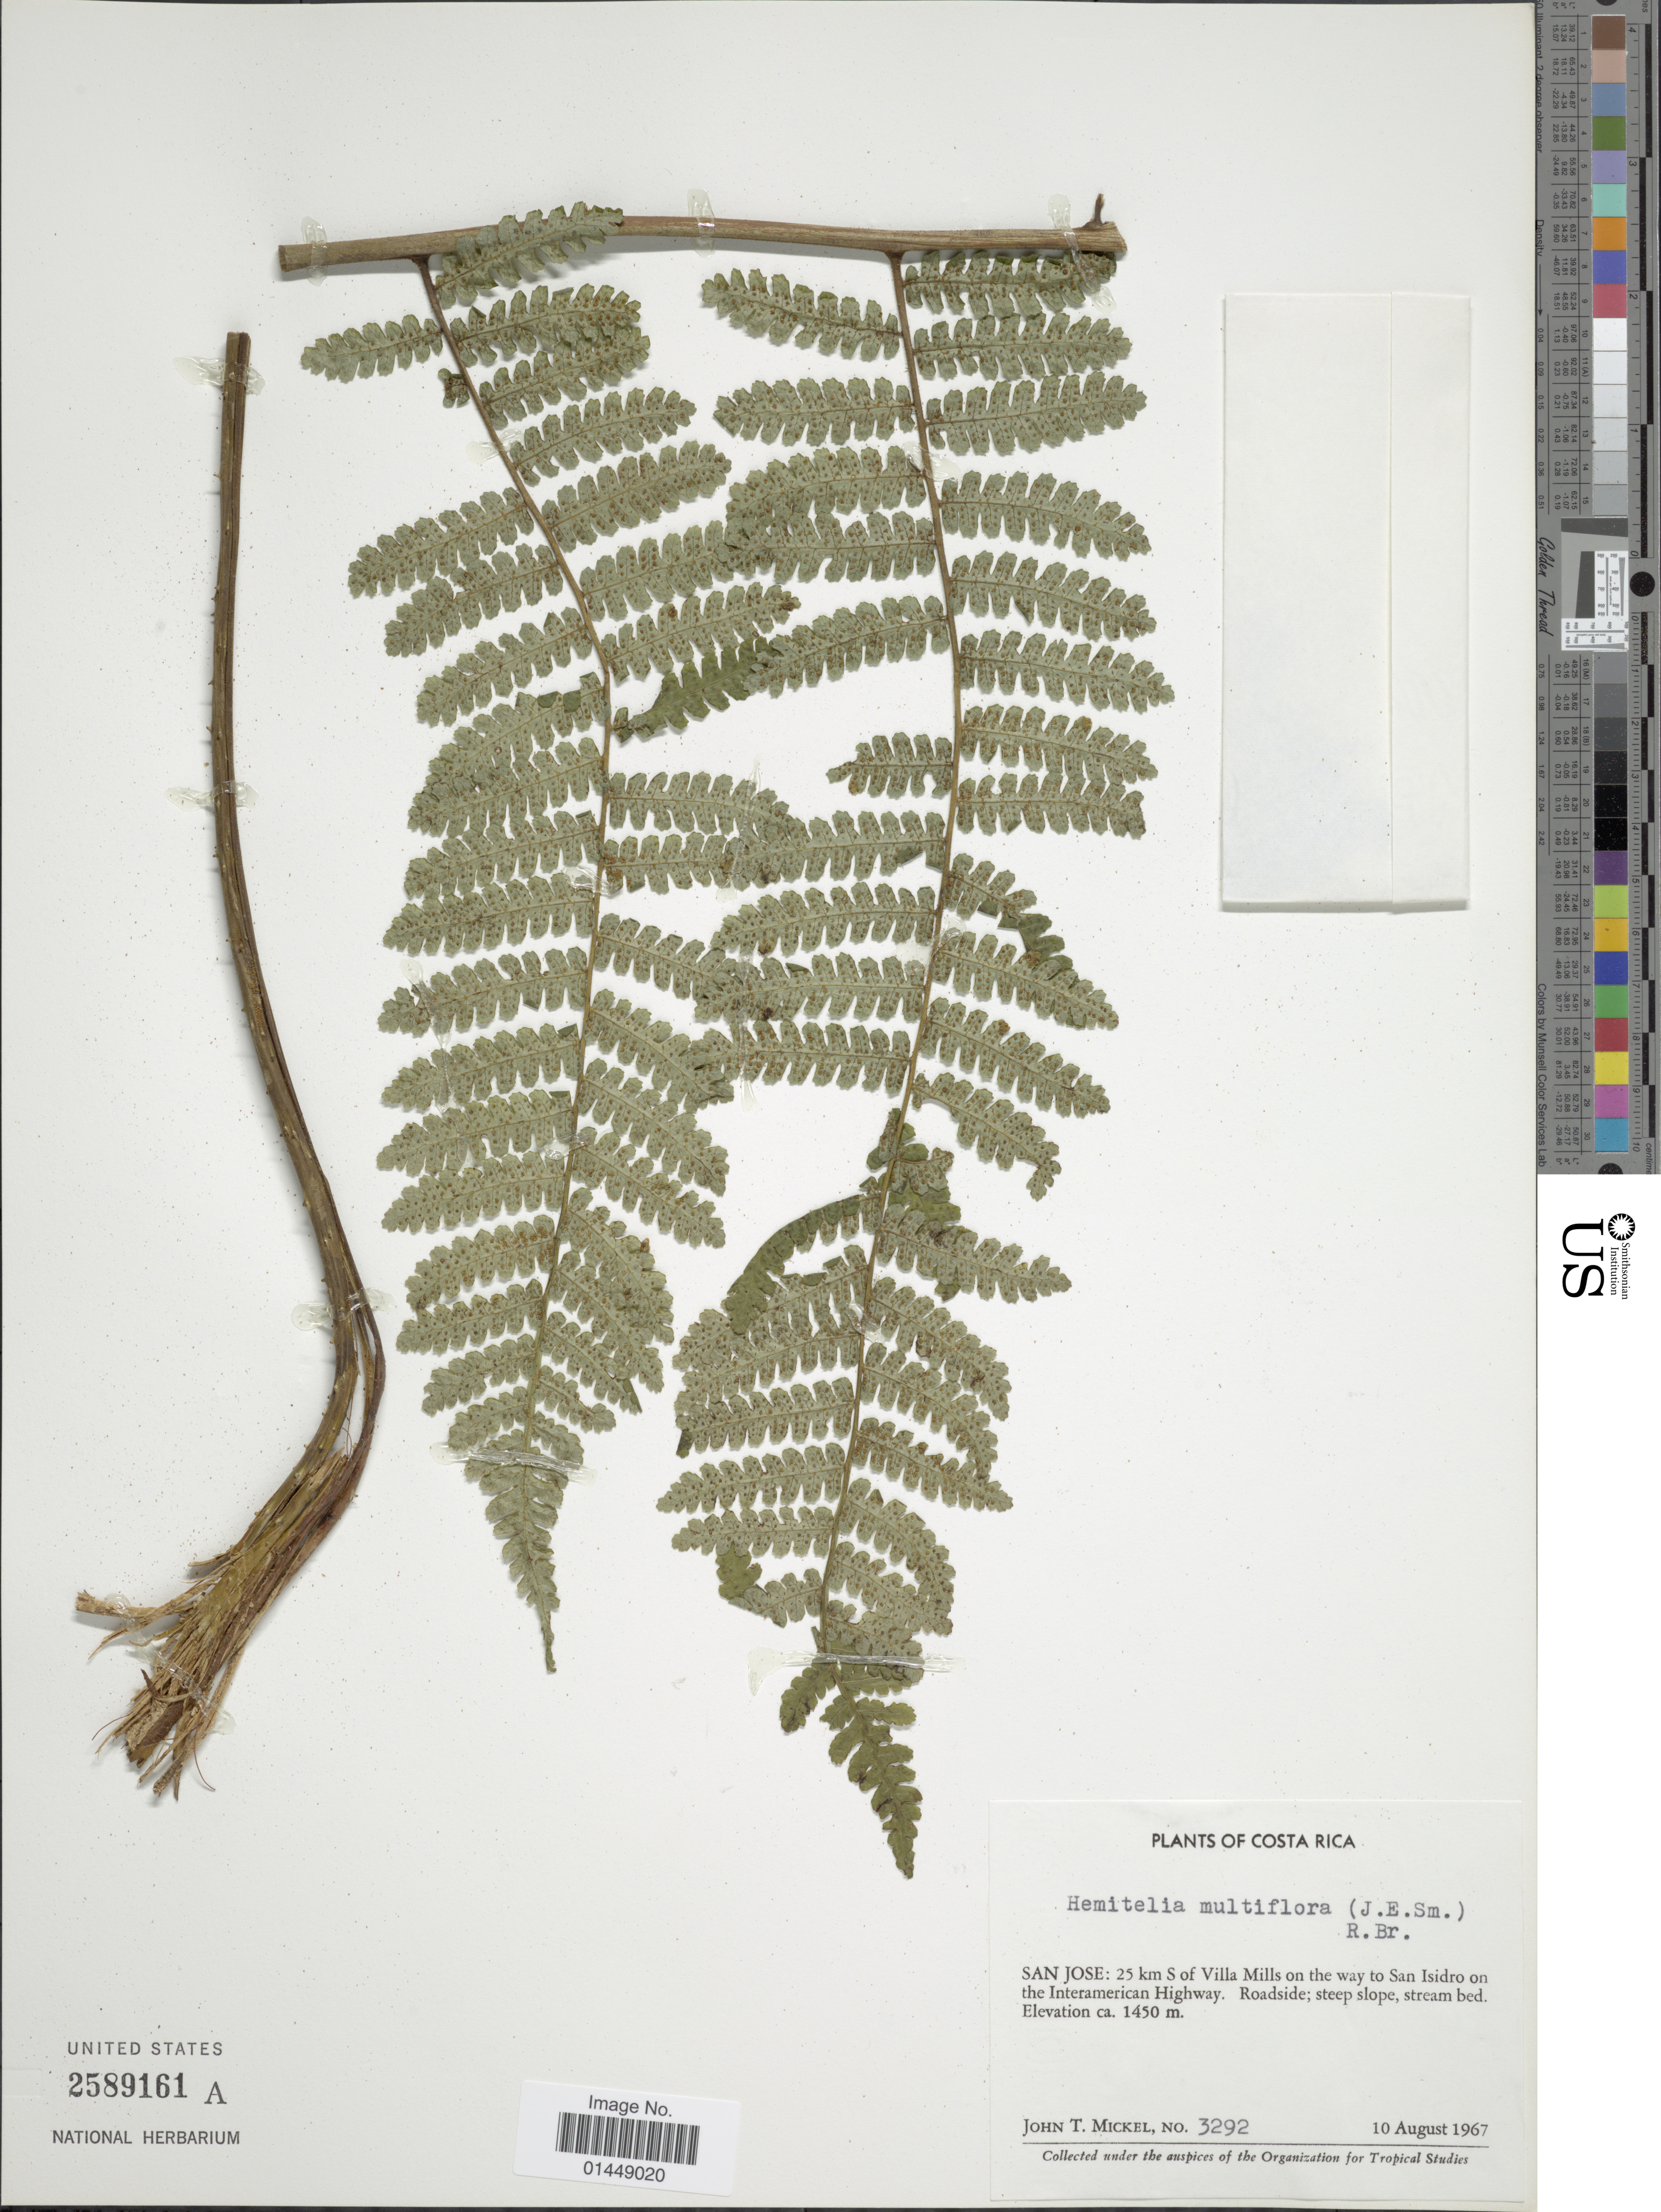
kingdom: Plantae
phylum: Tracheophyta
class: Polypodiopsida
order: Cyatheales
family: Cyatheaceae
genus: Cyathea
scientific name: Cyathea multiflora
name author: Sm.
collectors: J. T. Mickel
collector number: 3292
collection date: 1967-08-10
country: Costa Rica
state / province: San José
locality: San Jose: 25 km S of Villa Mills on the wat to San Isidro on the Interamericanj Highway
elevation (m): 1450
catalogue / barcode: US 2589161A